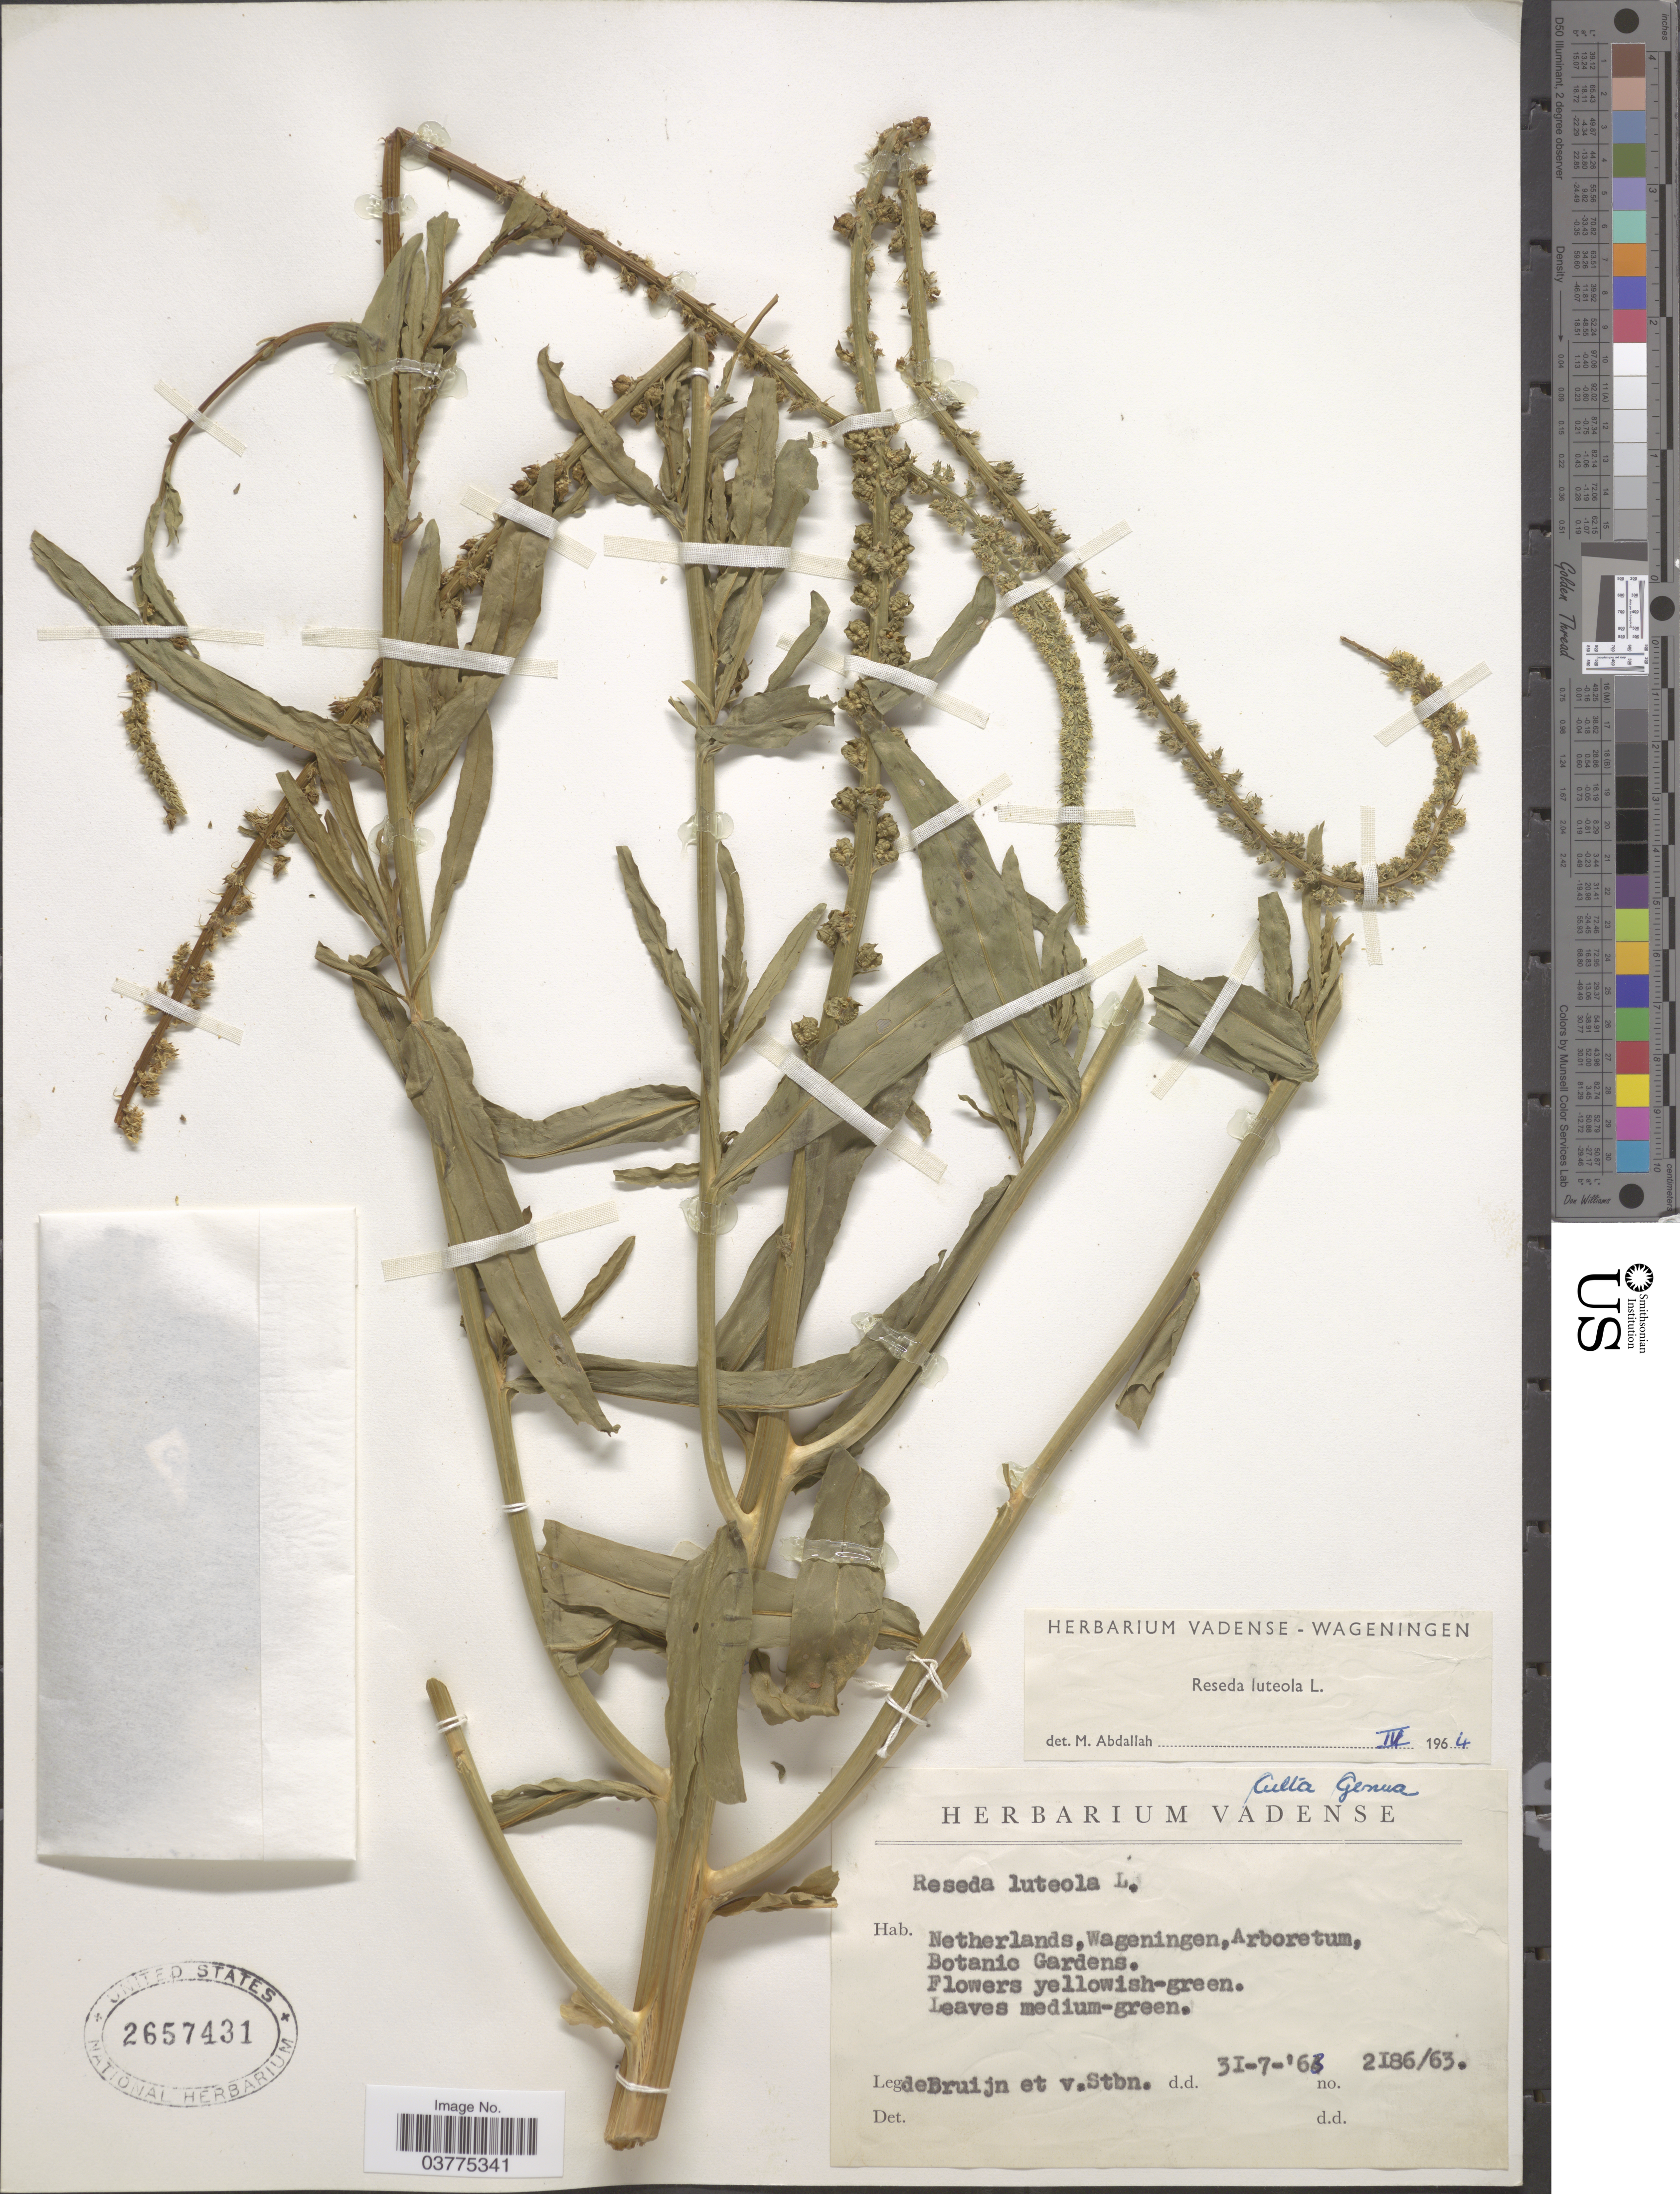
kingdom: Plantae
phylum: Tracheophyta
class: Magnoliopsida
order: Brassicales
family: Resedaceae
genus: Reseda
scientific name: Reseda luteola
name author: L.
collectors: de Bruijn & v. Stbn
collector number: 2186/63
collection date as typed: Transcribed d/m/y: 31/7/63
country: Netherlands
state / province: Gelderland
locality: Wageningen.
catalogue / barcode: US 2657431